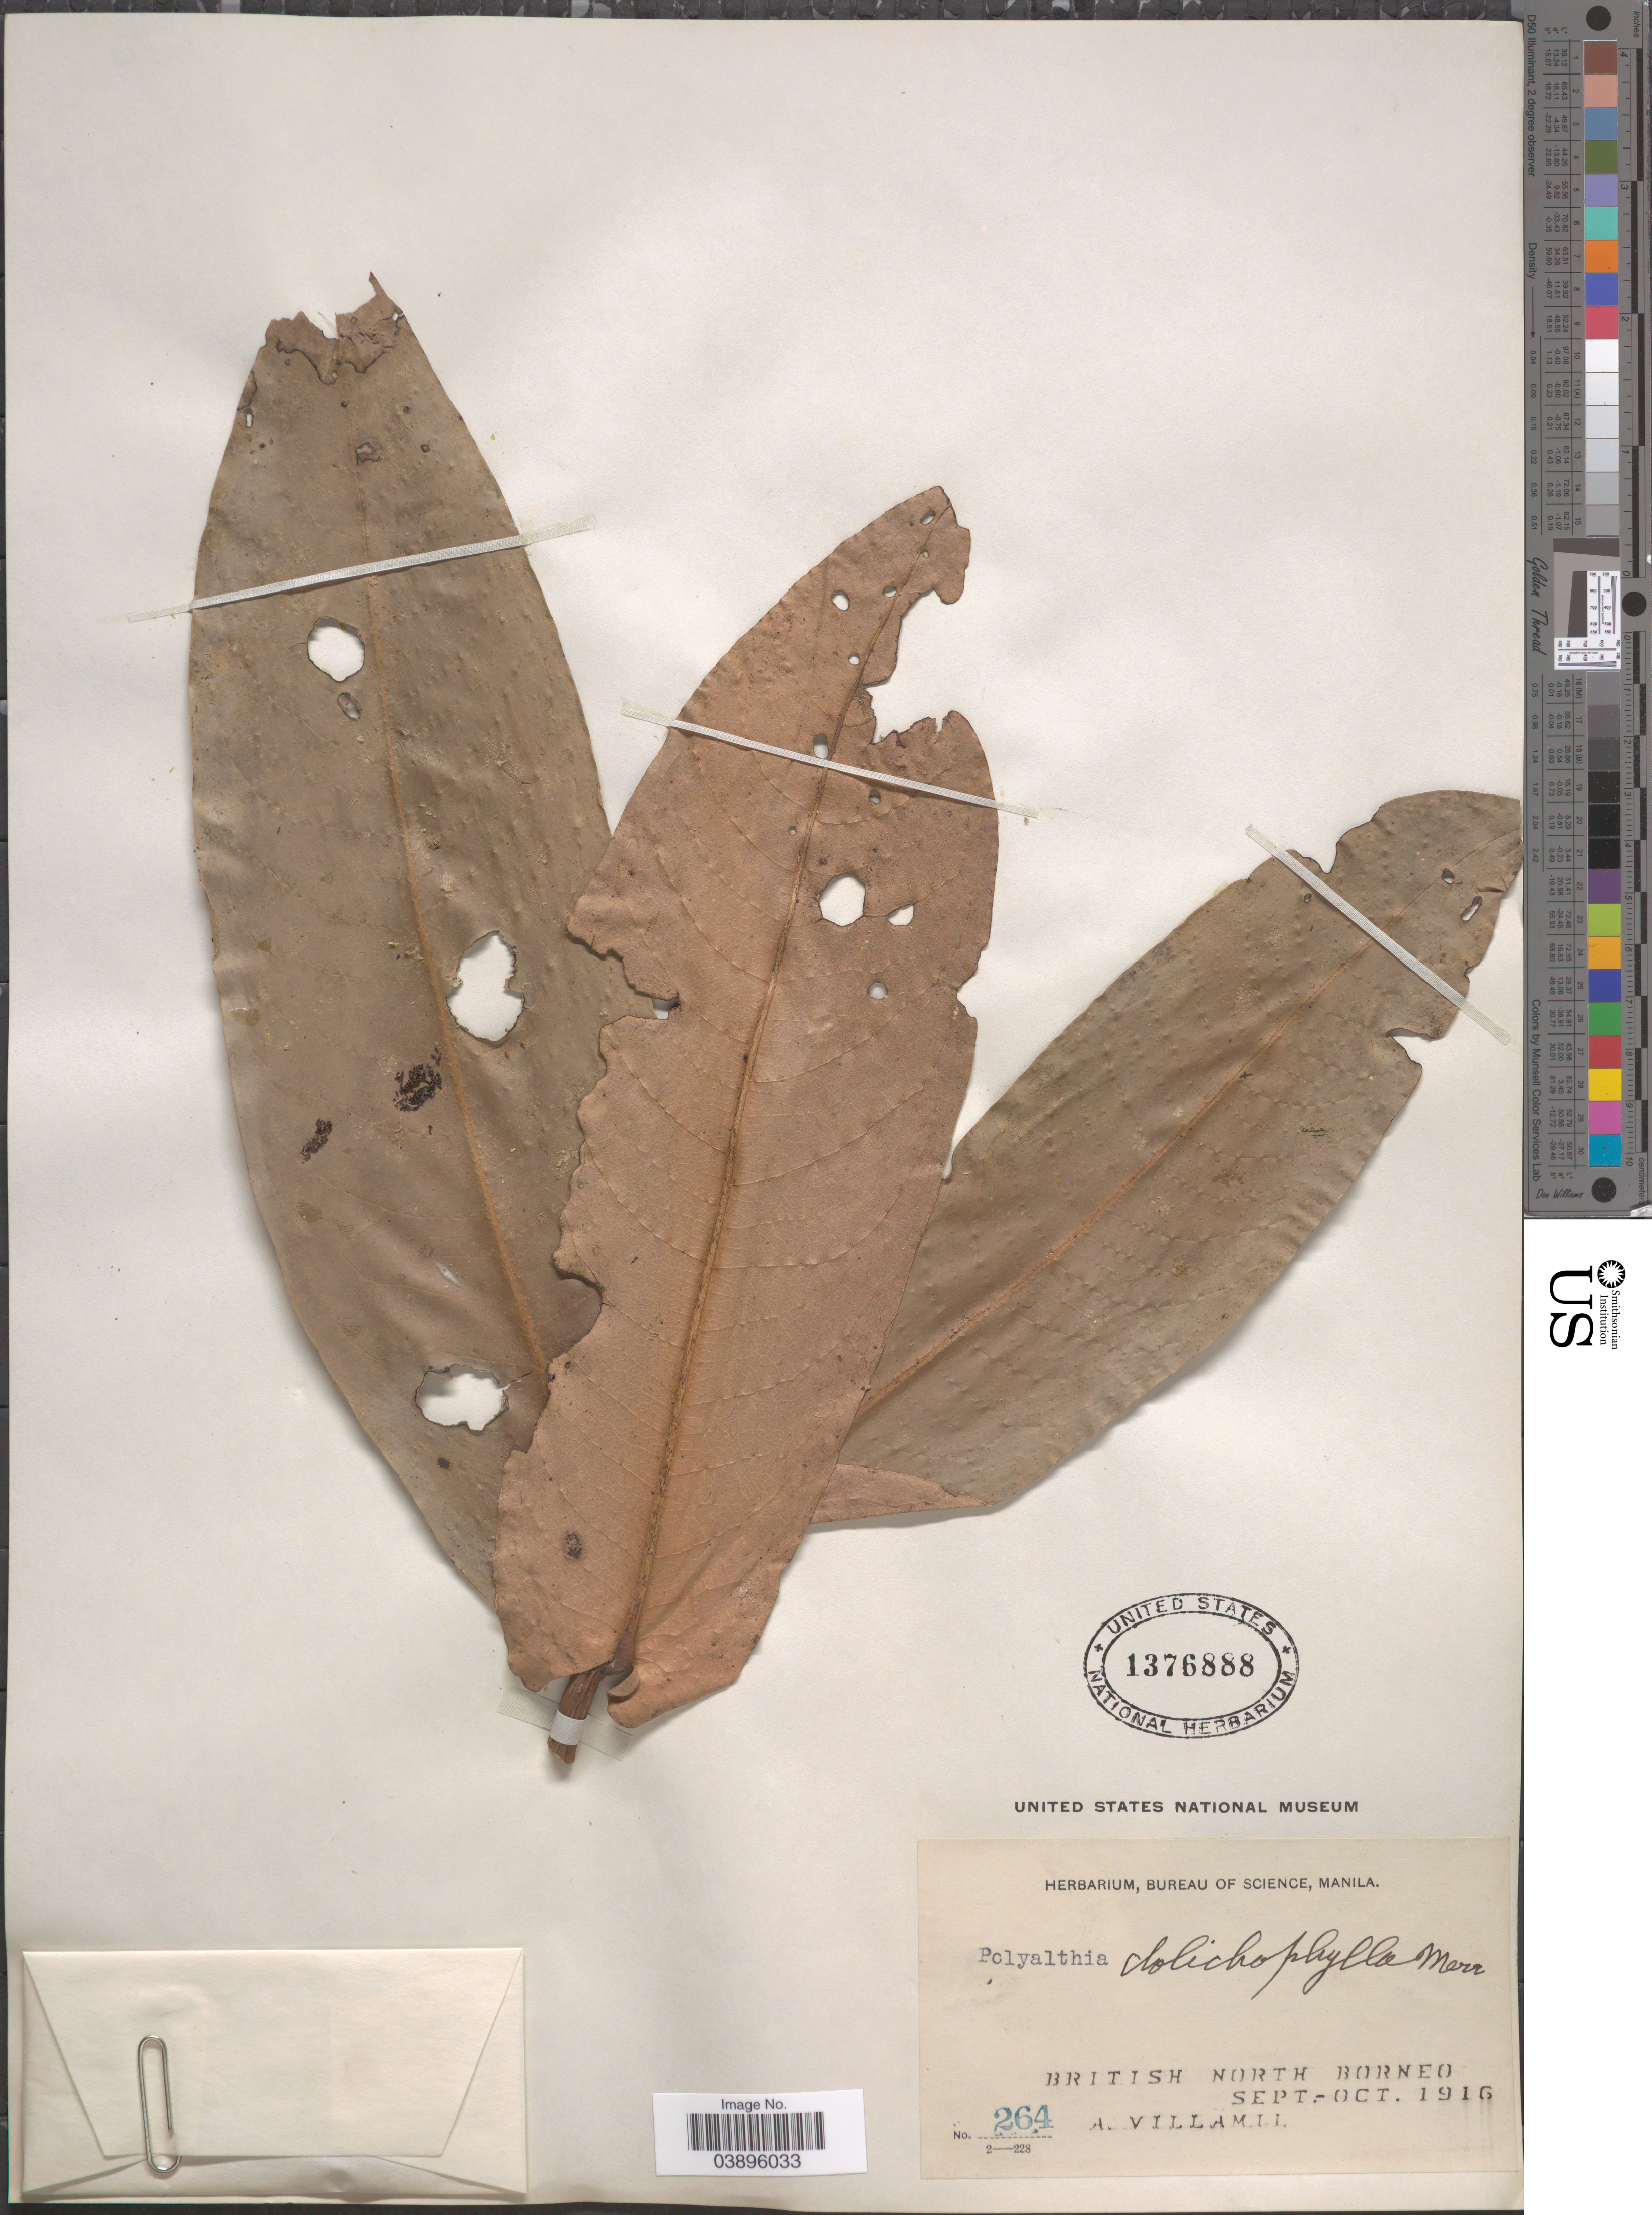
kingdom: Plantae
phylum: Tracheophyta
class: Magnoliopsida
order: Magnoliales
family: Annonaceae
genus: Polyalthia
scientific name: Polyalthia dolichophylla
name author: Merr.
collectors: A. Villamil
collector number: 264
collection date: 1916-09/1916-10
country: Malaysia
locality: British North Borneo.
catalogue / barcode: US 1376888